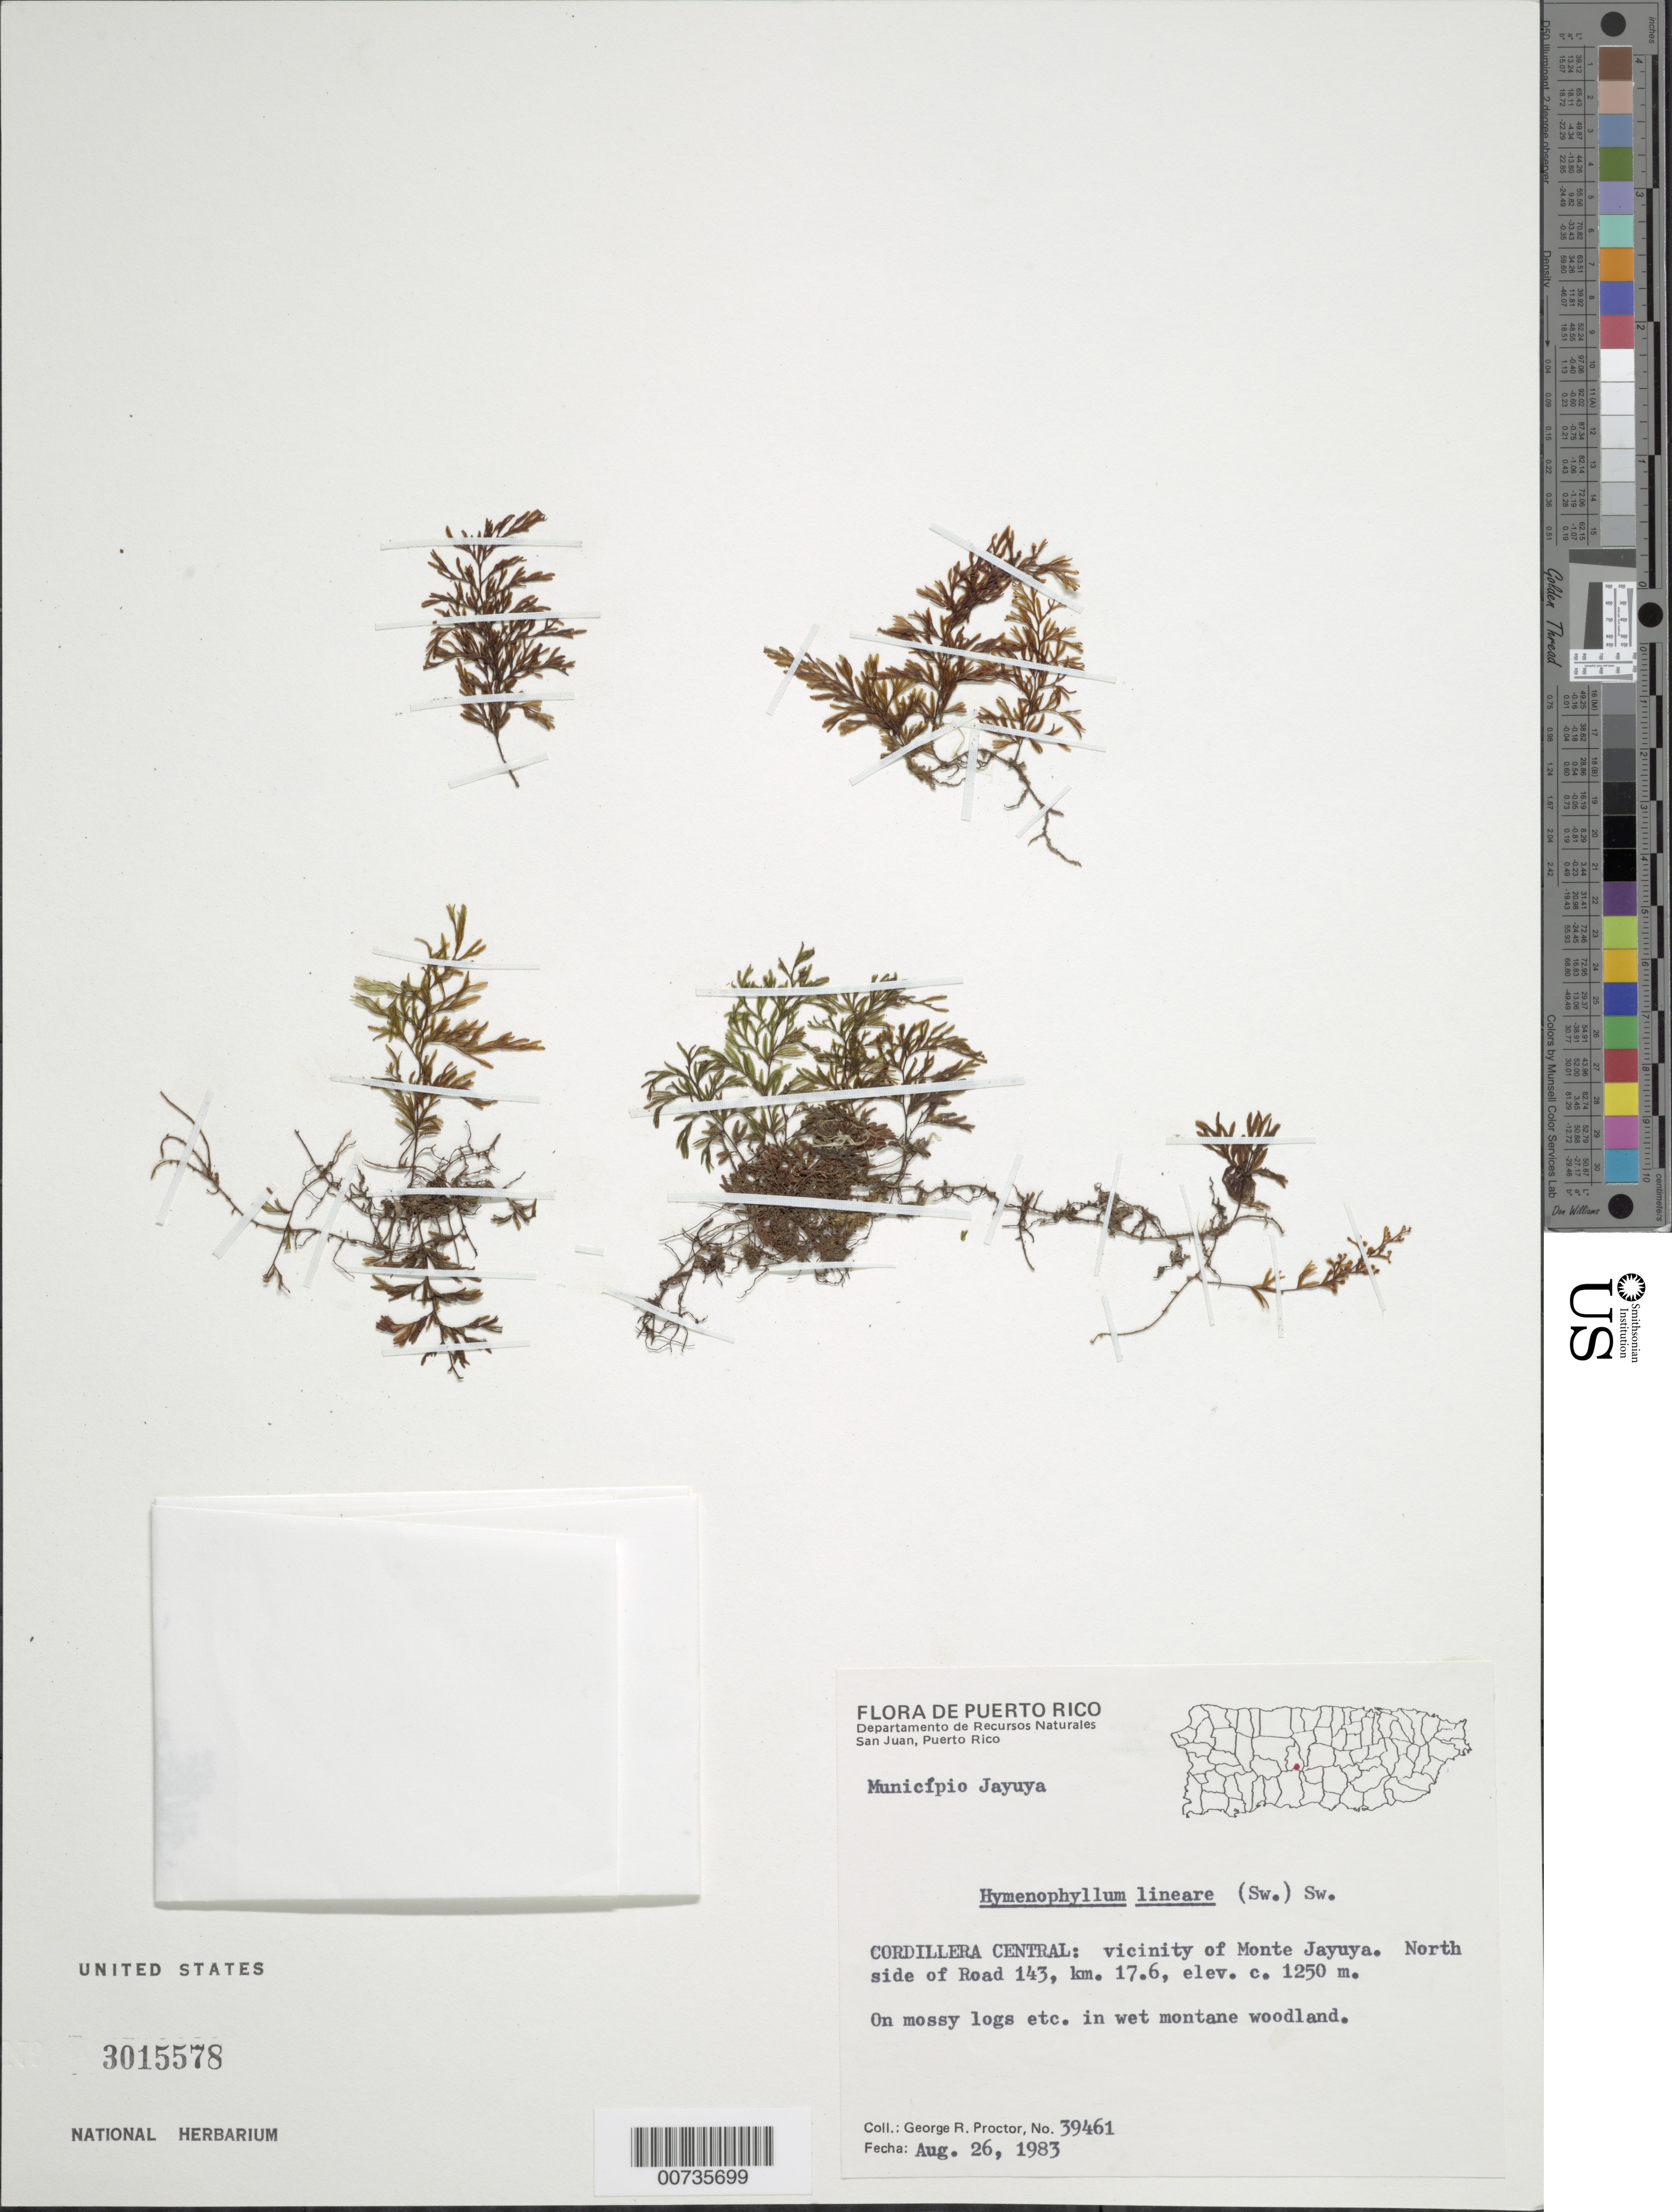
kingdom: Plantae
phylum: Tracheophyta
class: Polypodiopsida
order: Hymenophyllales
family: Hymenophyllaceae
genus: Hymenophyllum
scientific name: Hymenophyllum lineare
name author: (Sw.) Sw.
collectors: G. R. Proctor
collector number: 39461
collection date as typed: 26 Aug 1983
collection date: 1983-08-26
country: Puerto Rico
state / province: Jayuya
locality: Mun. Jayuya, Cordillera Central: vicinity of Monte Jayuya, N side of Road 143, km 17.6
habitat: On mossy logs etc.; in wet montane woodland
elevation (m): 1250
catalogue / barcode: US 3015578